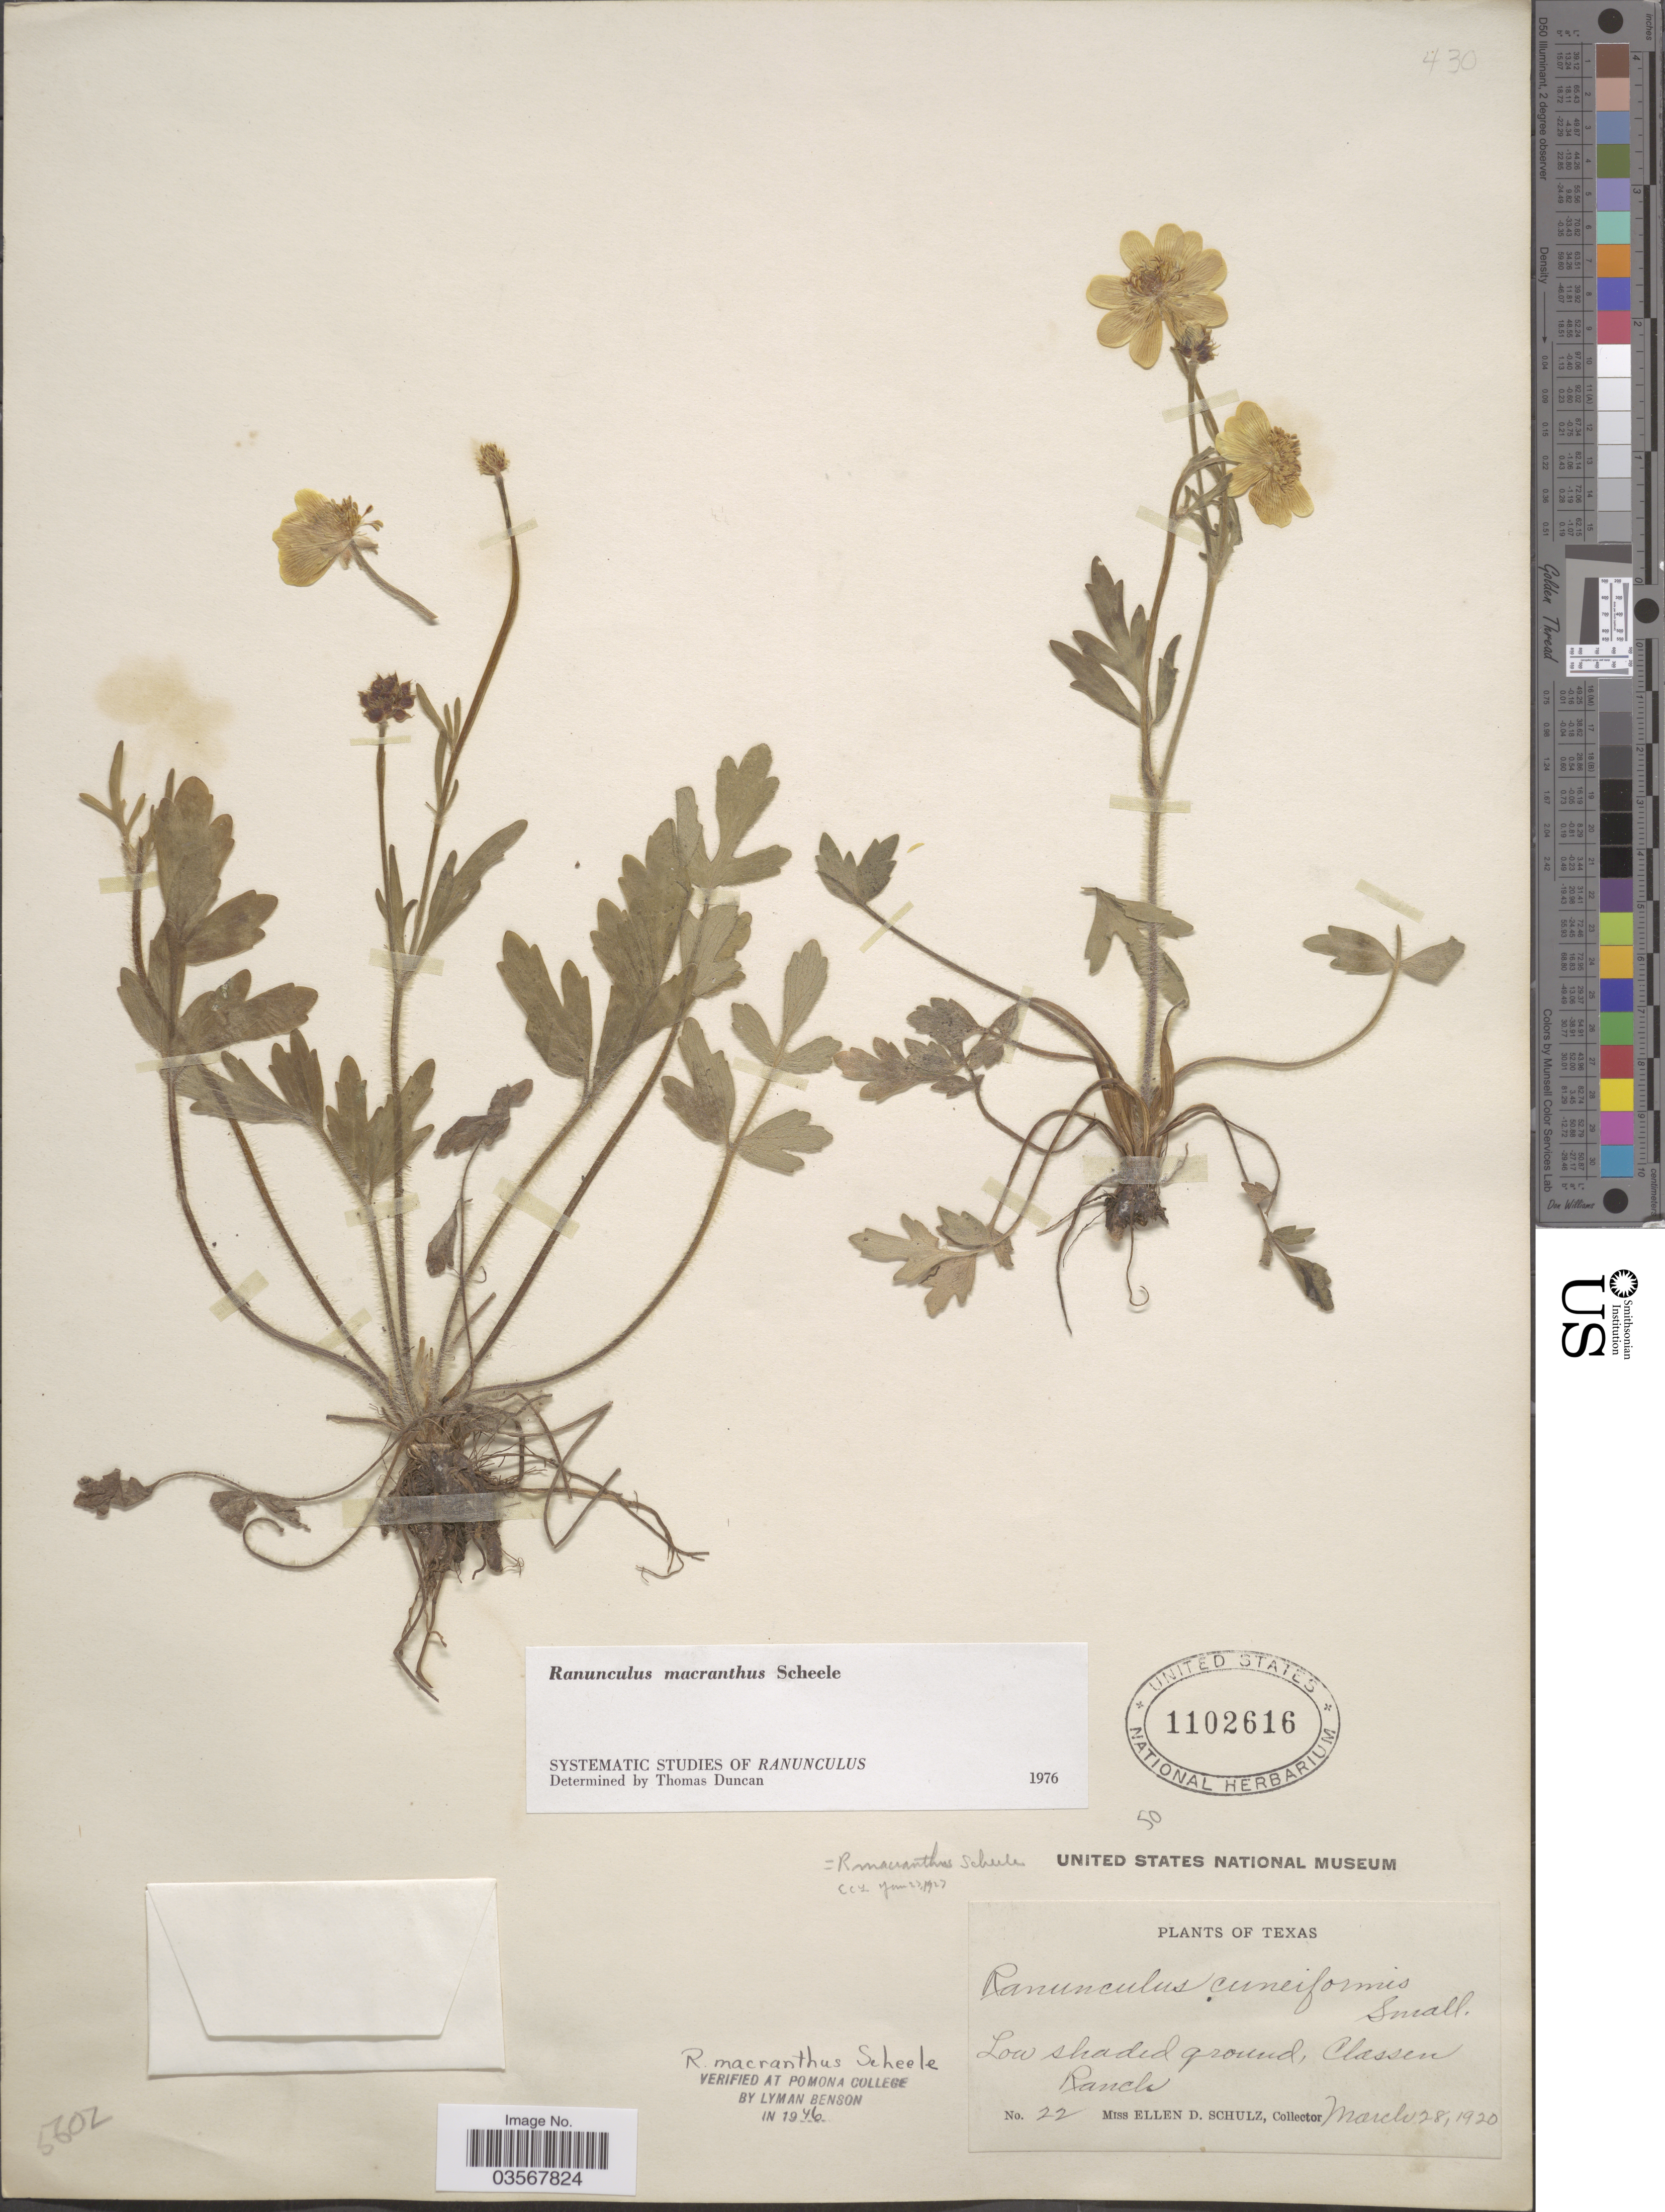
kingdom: Plantae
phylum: Tracheophyta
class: Magnoliopsida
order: Ranunculales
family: Ranunculaceae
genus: Ranunculus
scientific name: Ranunculus macranthus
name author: Scheele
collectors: E. D. Schulz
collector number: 22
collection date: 1920-03-28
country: United States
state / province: Texas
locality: Classen Ranch..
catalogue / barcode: US 1102616